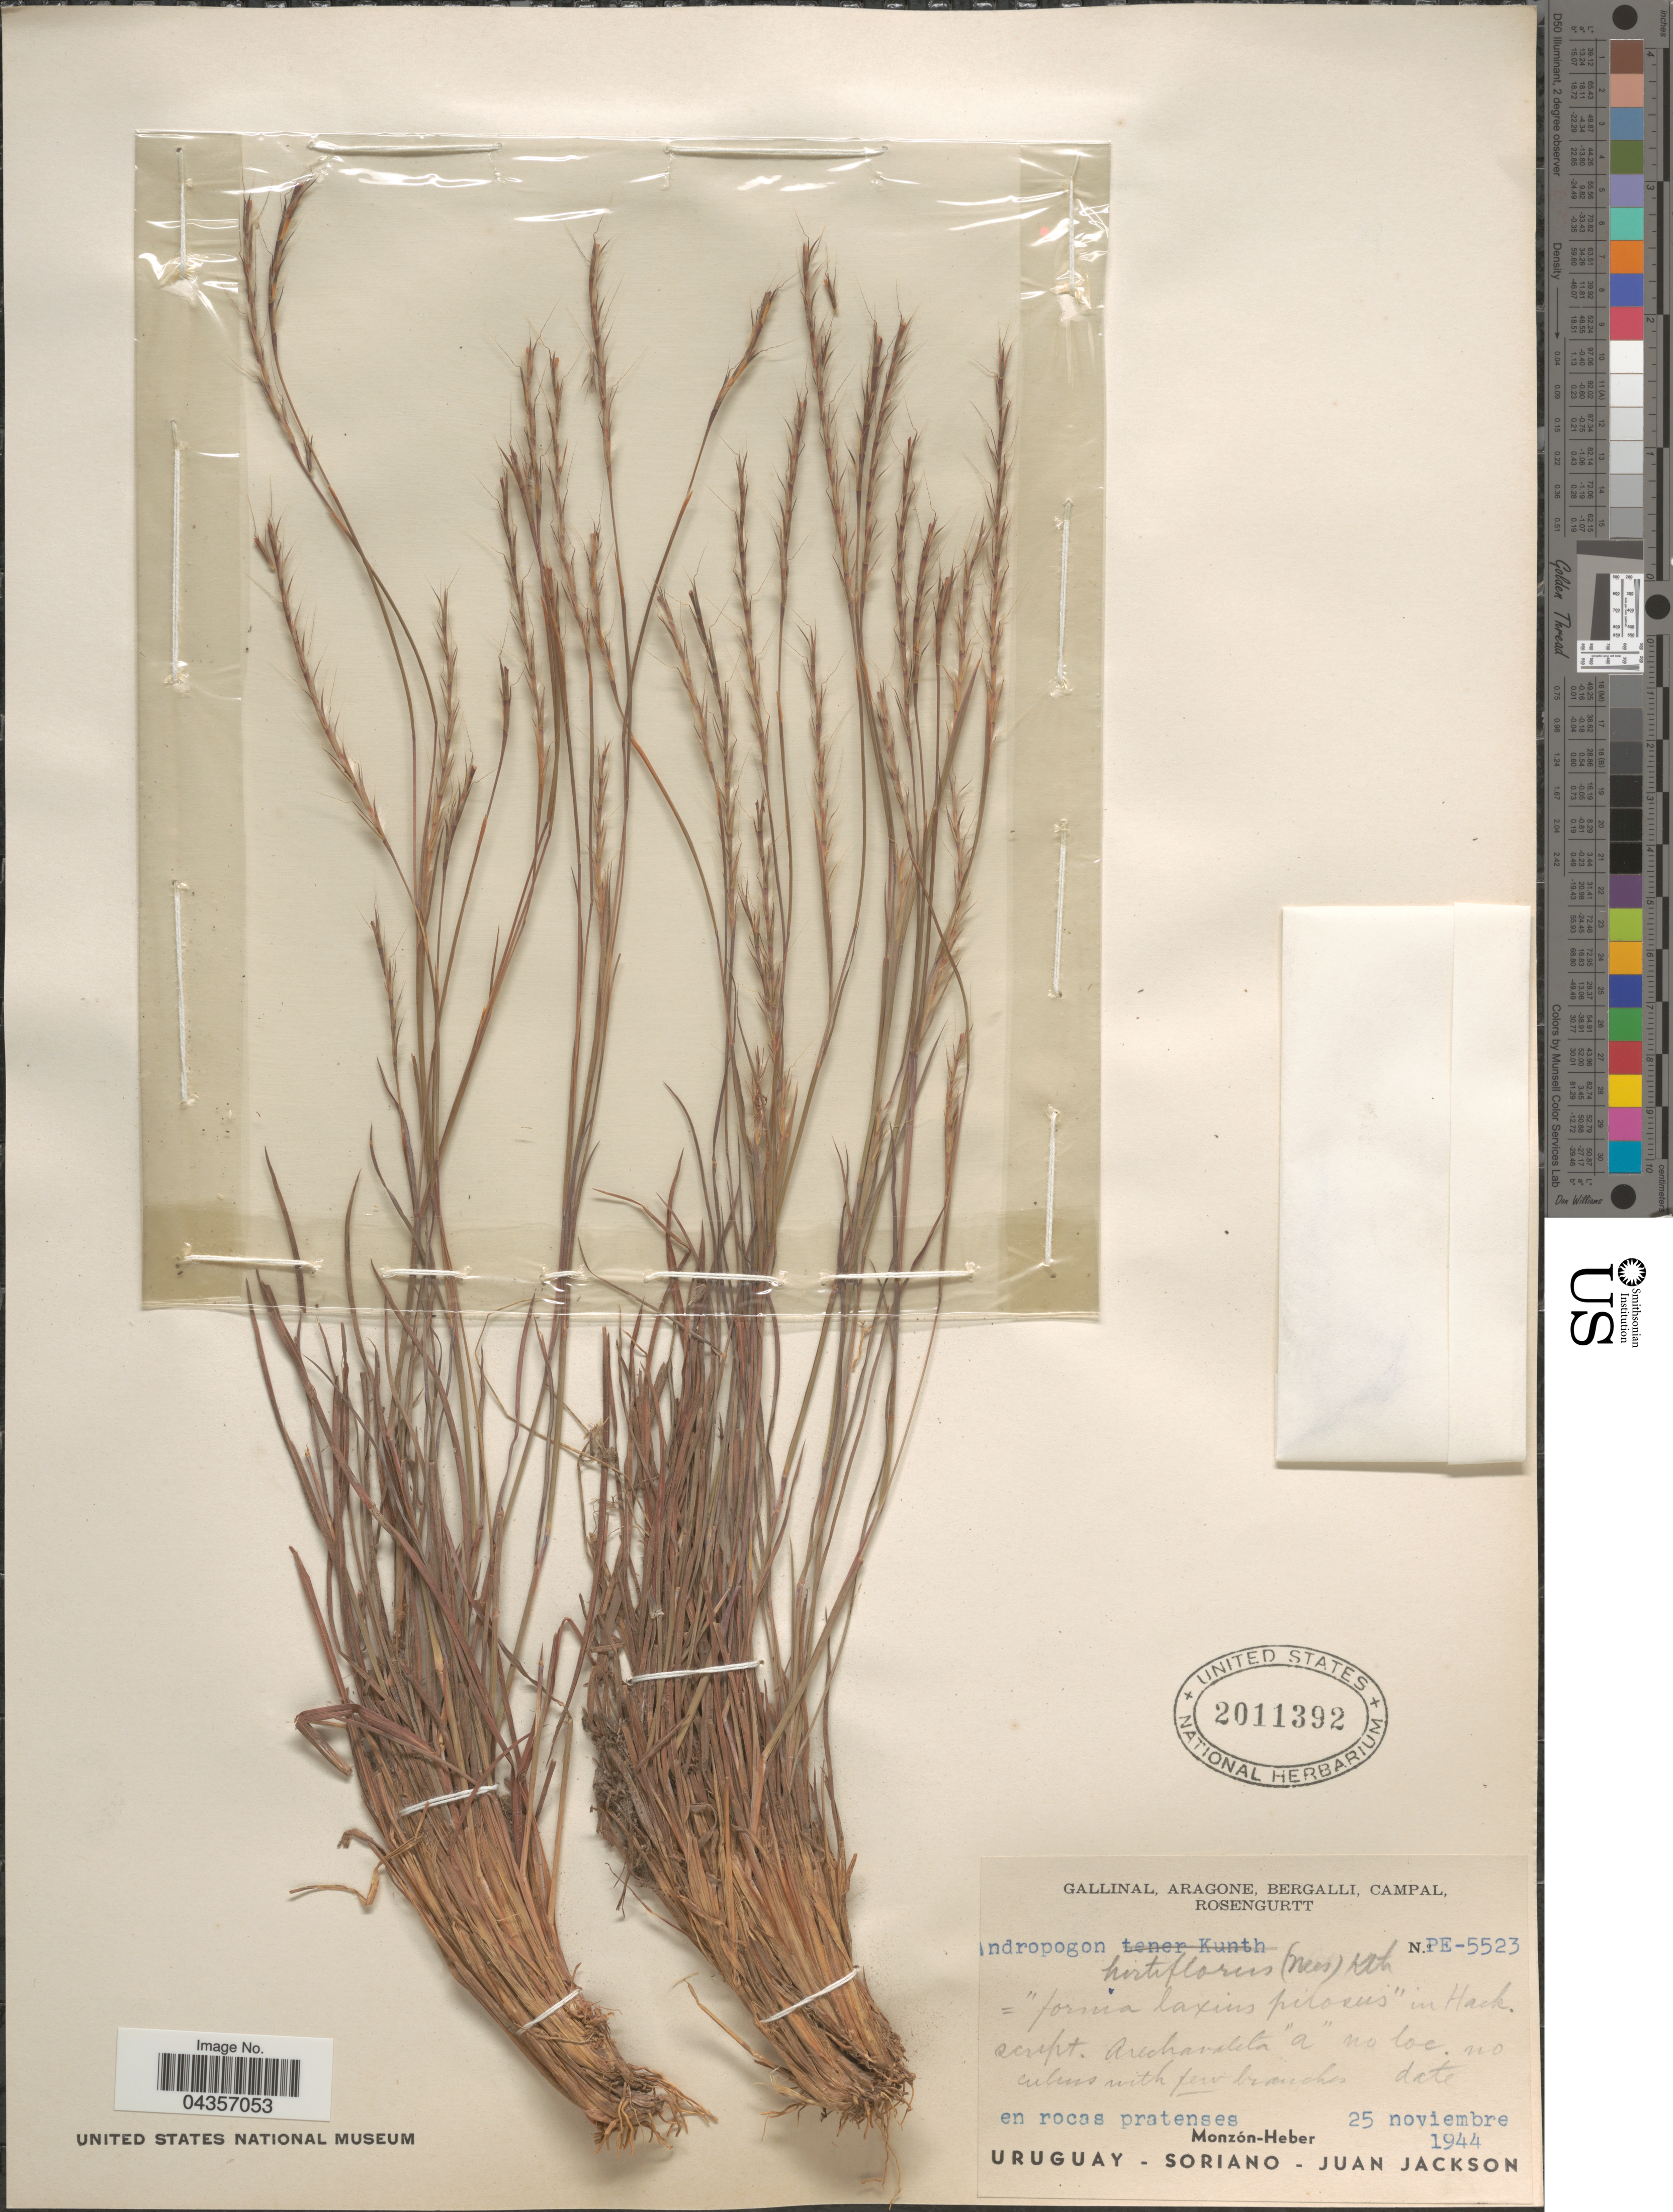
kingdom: Plantae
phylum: Tracheophyta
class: Liliopsida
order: Poales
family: Poaceae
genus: Schizachyrium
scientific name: Schizachyrium sanguineum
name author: (Retz.) Alston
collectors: -. Gallinal, -- Aragone, -- Bergalli, -- Campal & Rosengurtt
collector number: PE-5523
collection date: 1944-11-25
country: Uruguay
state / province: Soriano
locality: Monzón-Heber. Juan Jackson.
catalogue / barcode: US 2011392